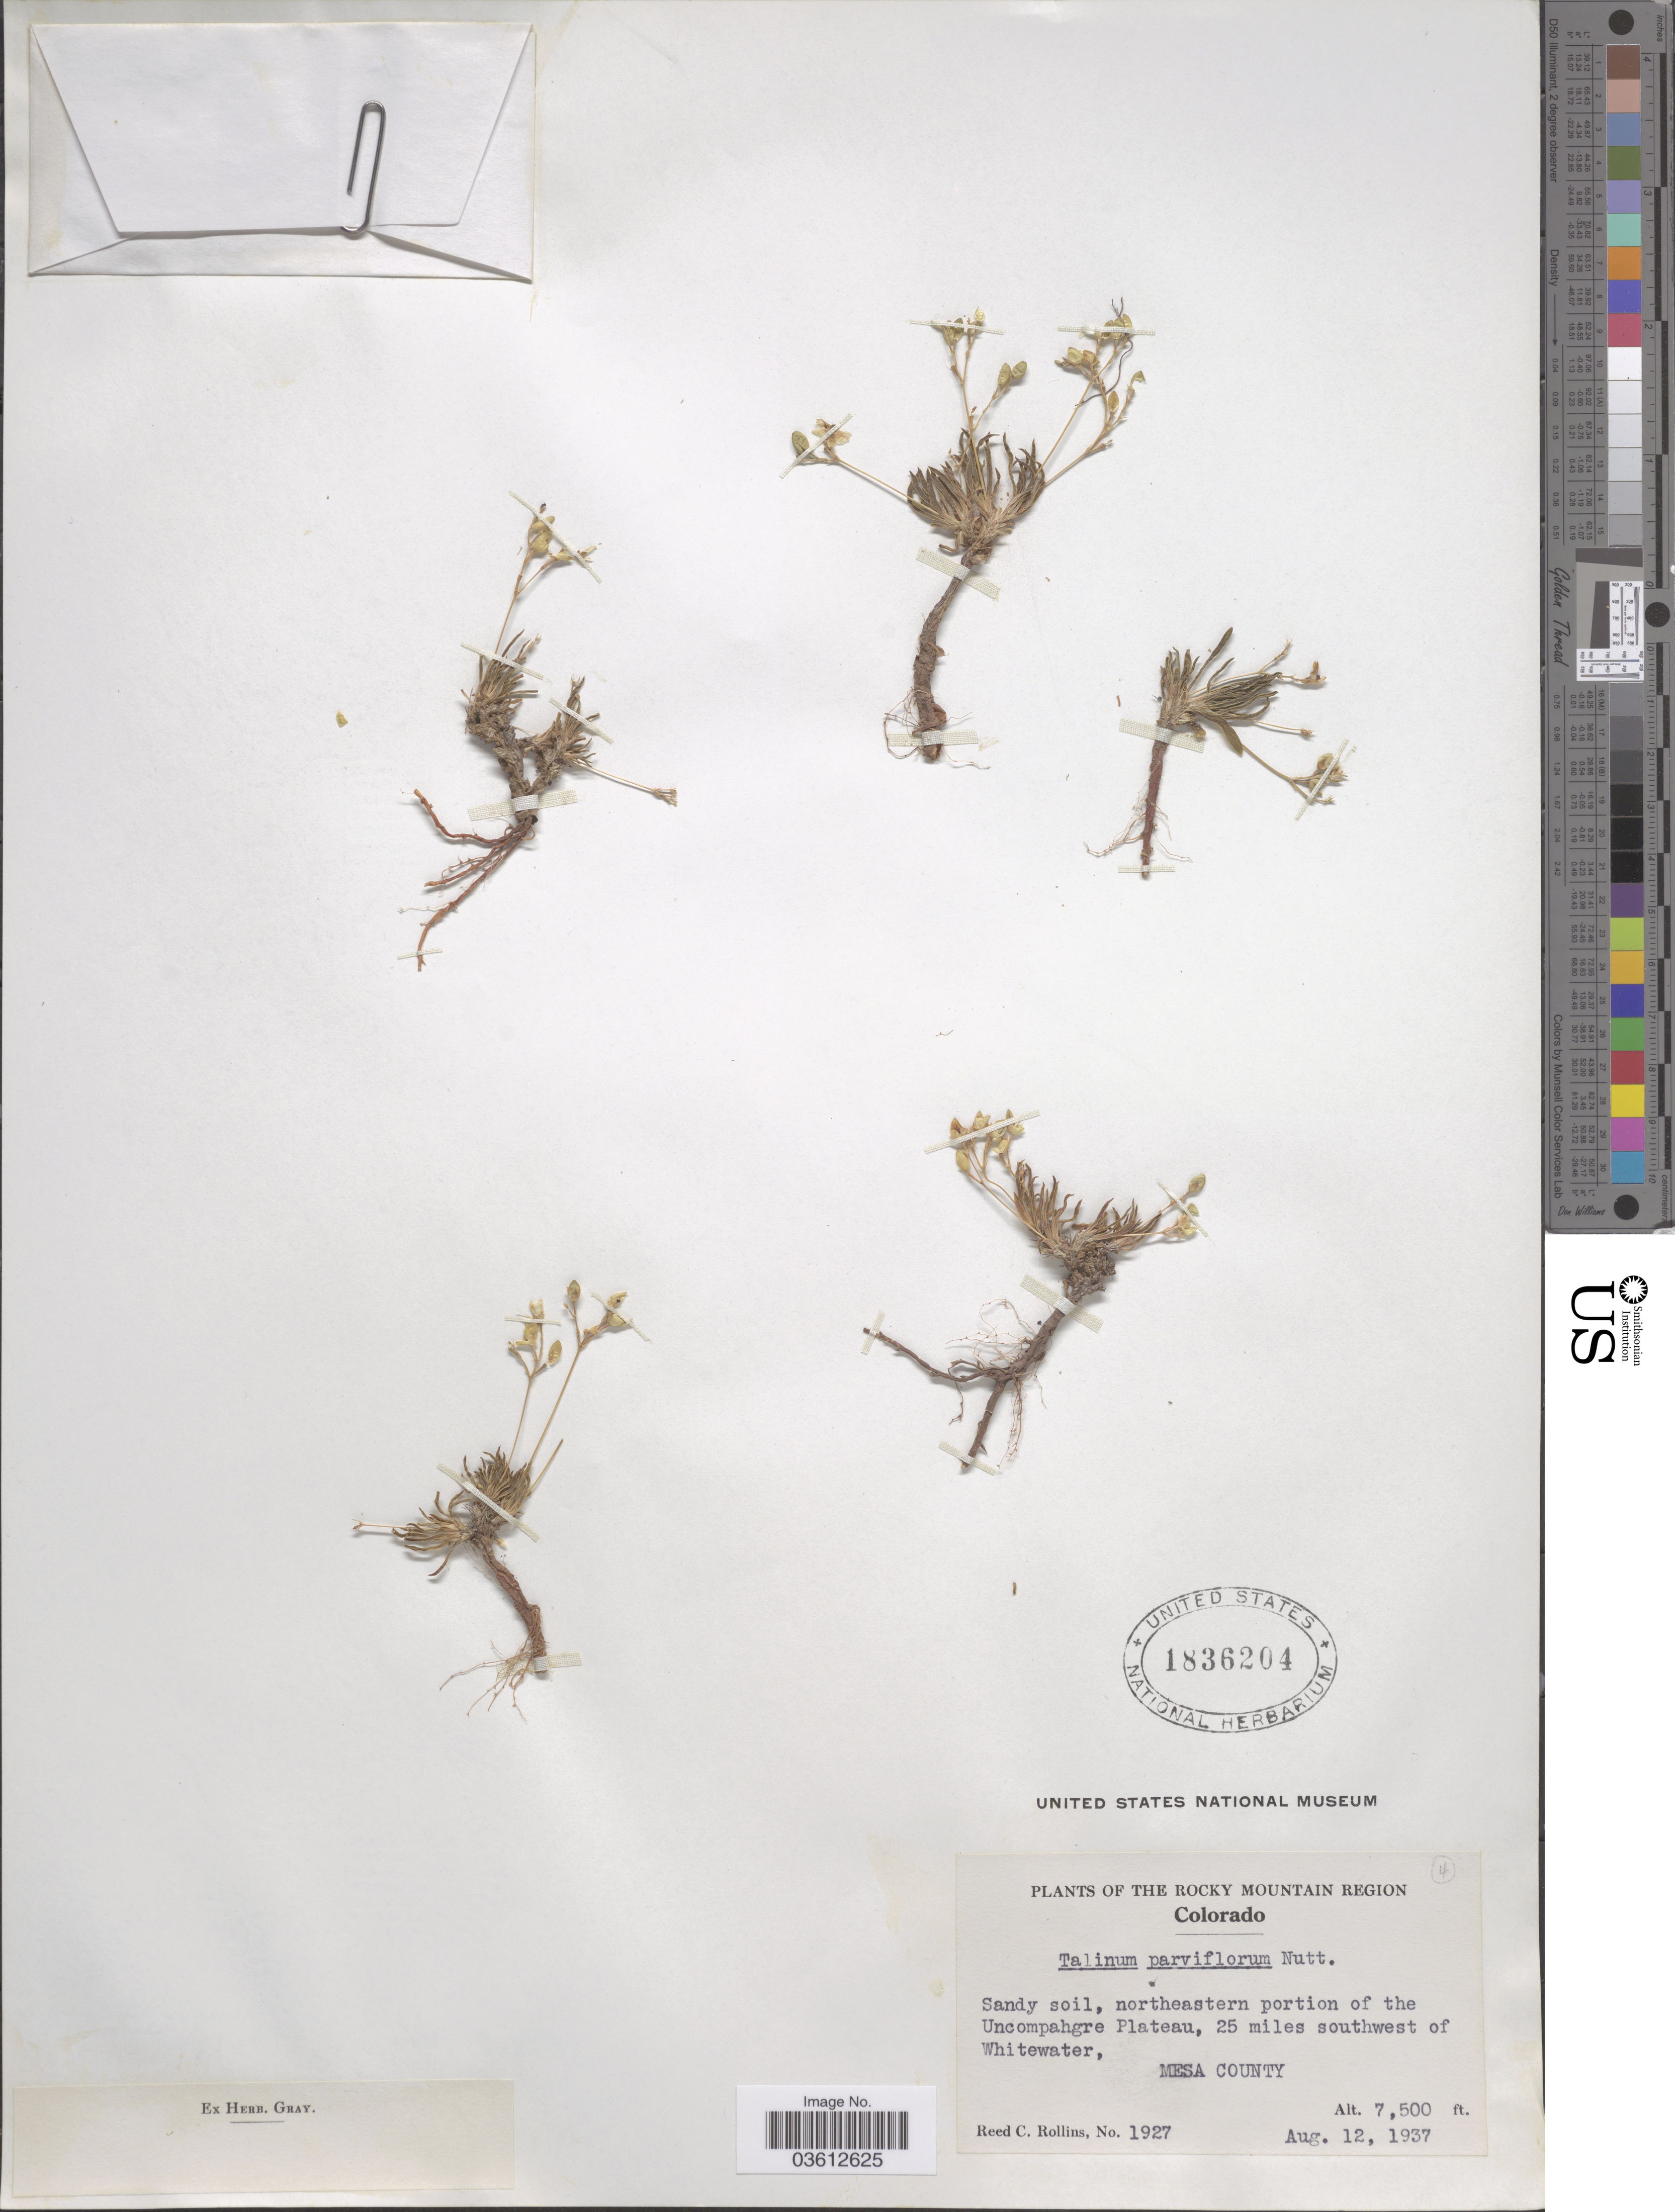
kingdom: Plantae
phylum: Tracheophyta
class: Magnoliopsida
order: Caryophyllales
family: Talinaceae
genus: Talinum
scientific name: Talinum parviflorum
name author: Nutt.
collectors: R. C. Rollins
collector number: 1927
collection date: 1937-08-12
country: United States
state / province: Colorado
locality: Rocky Mountain Region. Northeastern portion of the Uncompahgre Plateau, 25 miles southwest of Whitewater, Mesa County.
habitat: sandy soil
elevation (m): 2286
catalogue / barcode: US 1836204